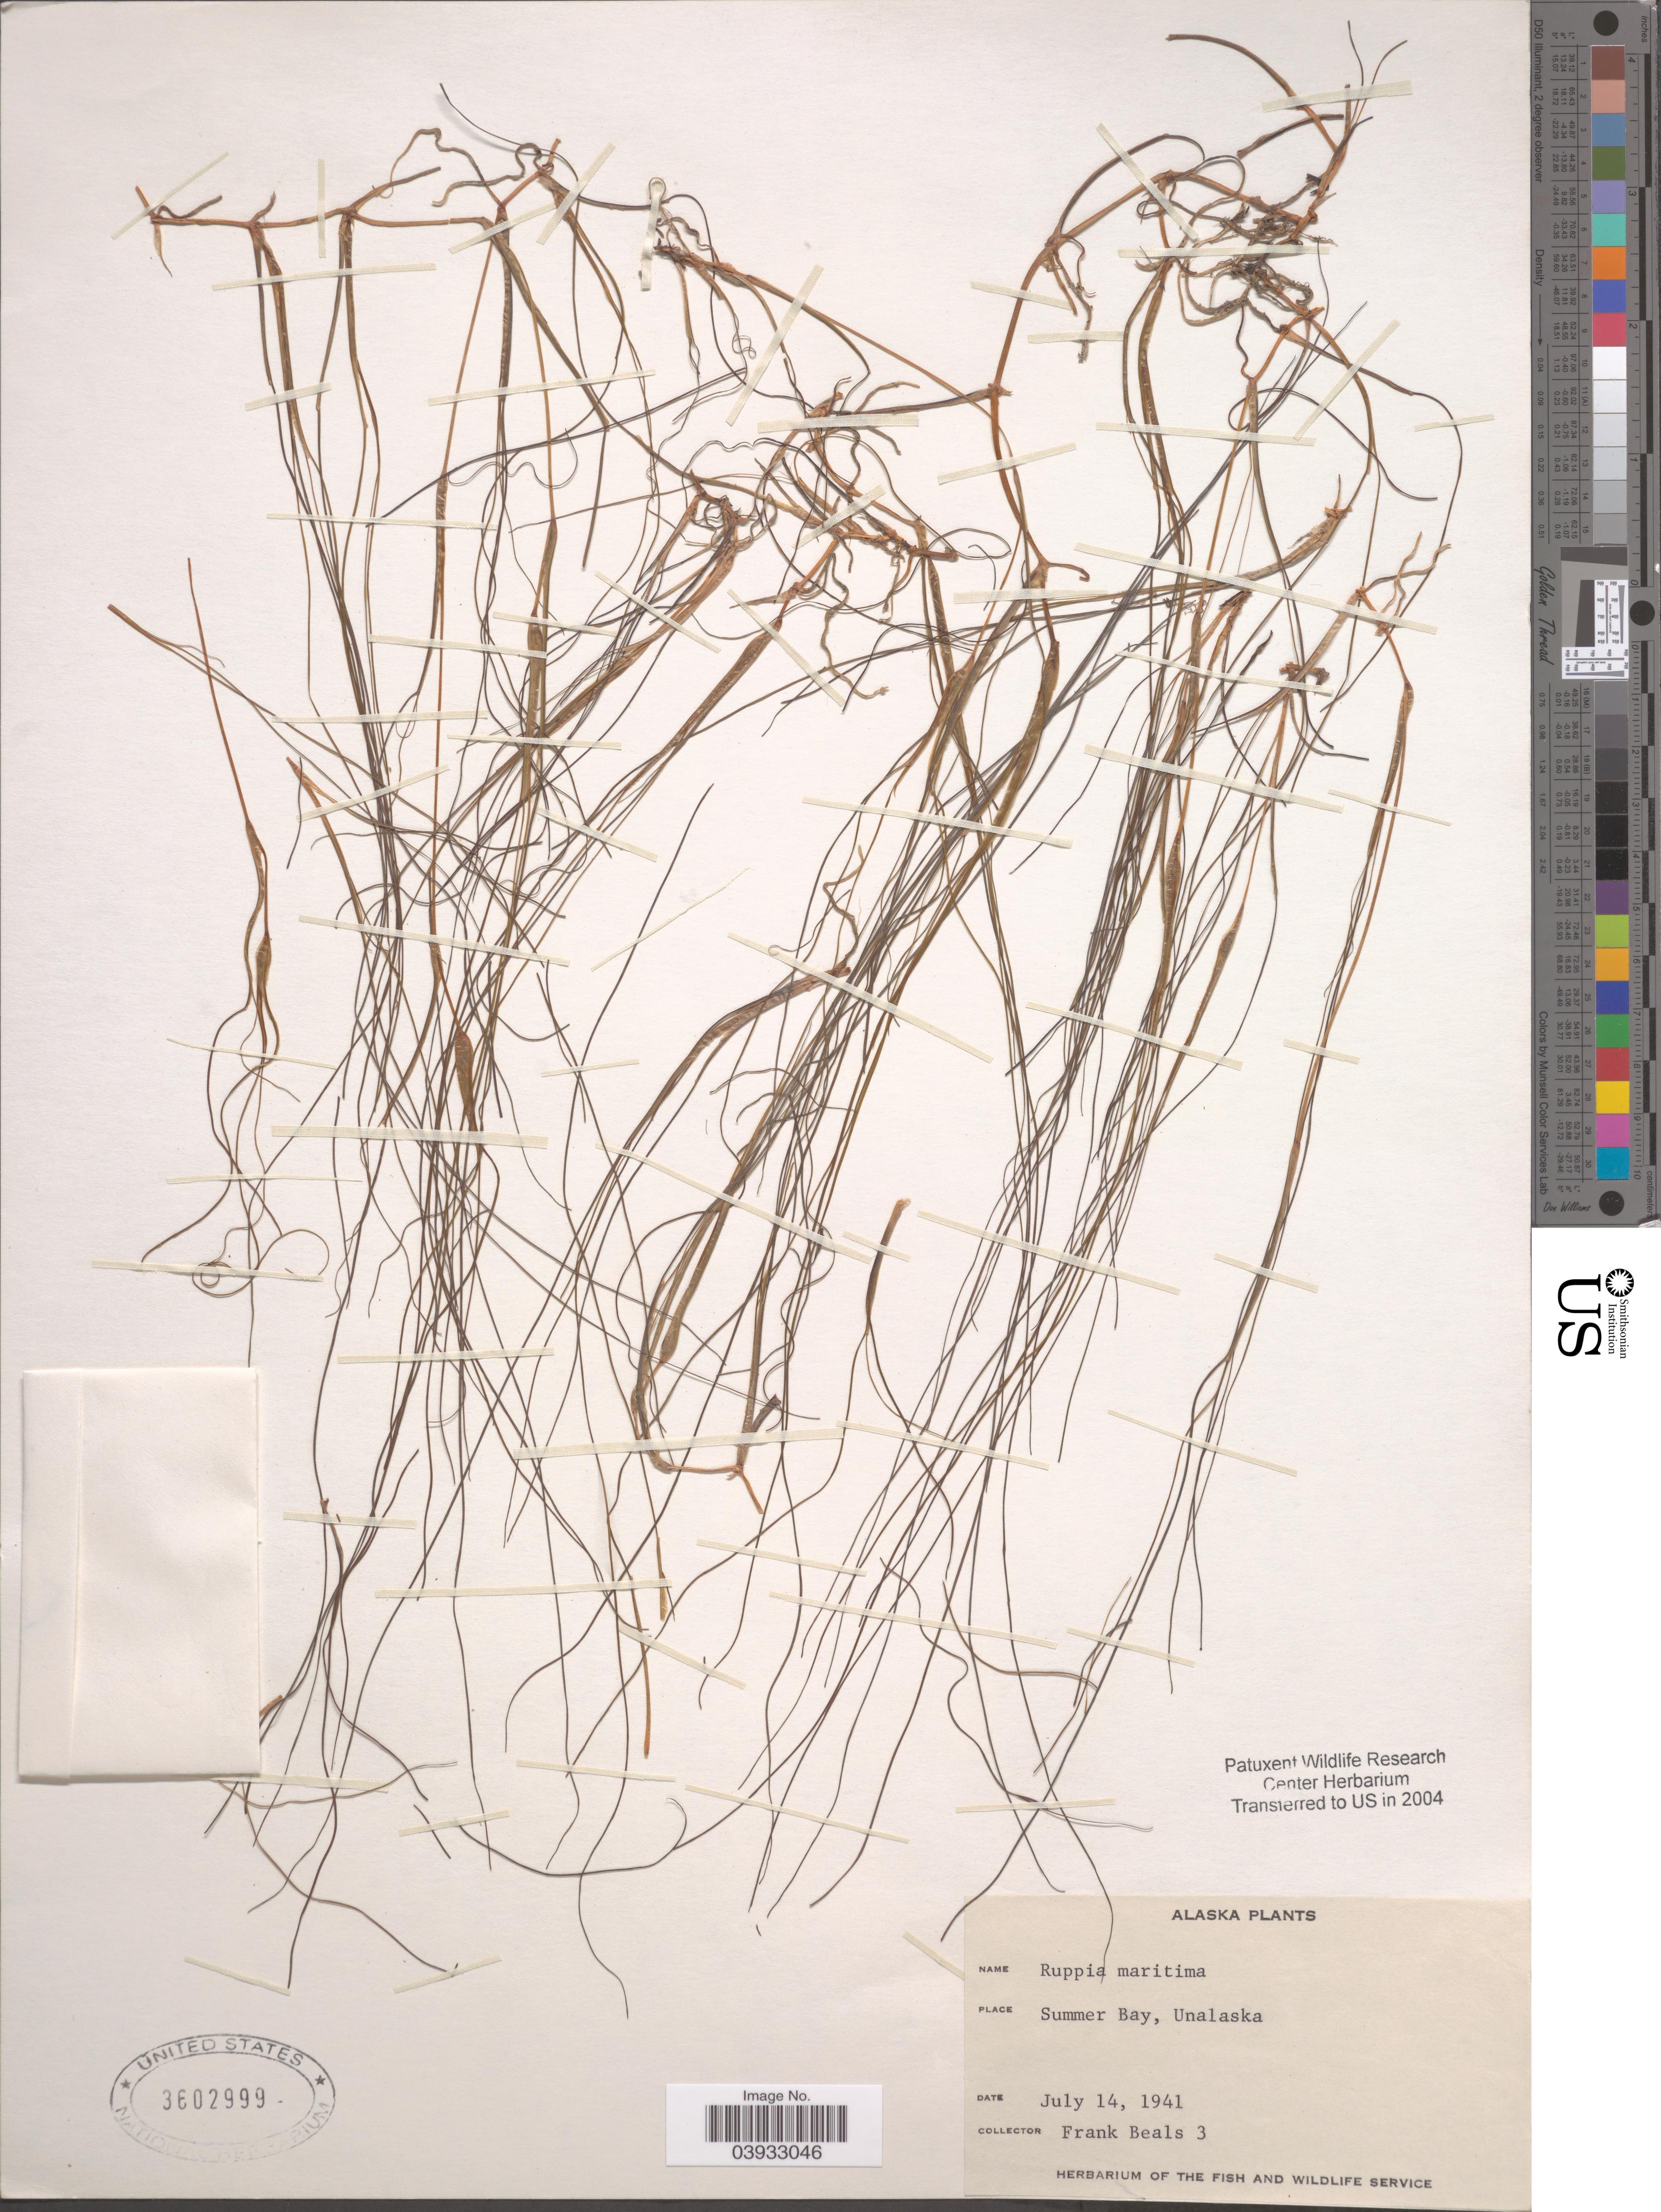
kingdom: Plantae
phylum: Tracheophyta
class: Liliopsida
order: Alismatales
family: Ruppiaceae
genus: Ruppia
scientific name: Ruppia maritima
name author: L.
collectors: F. Beals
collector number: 3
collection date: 1941-07-14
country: United States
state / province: Alaska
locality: Summer Bay, Unalaska.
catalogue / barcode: US 3602999